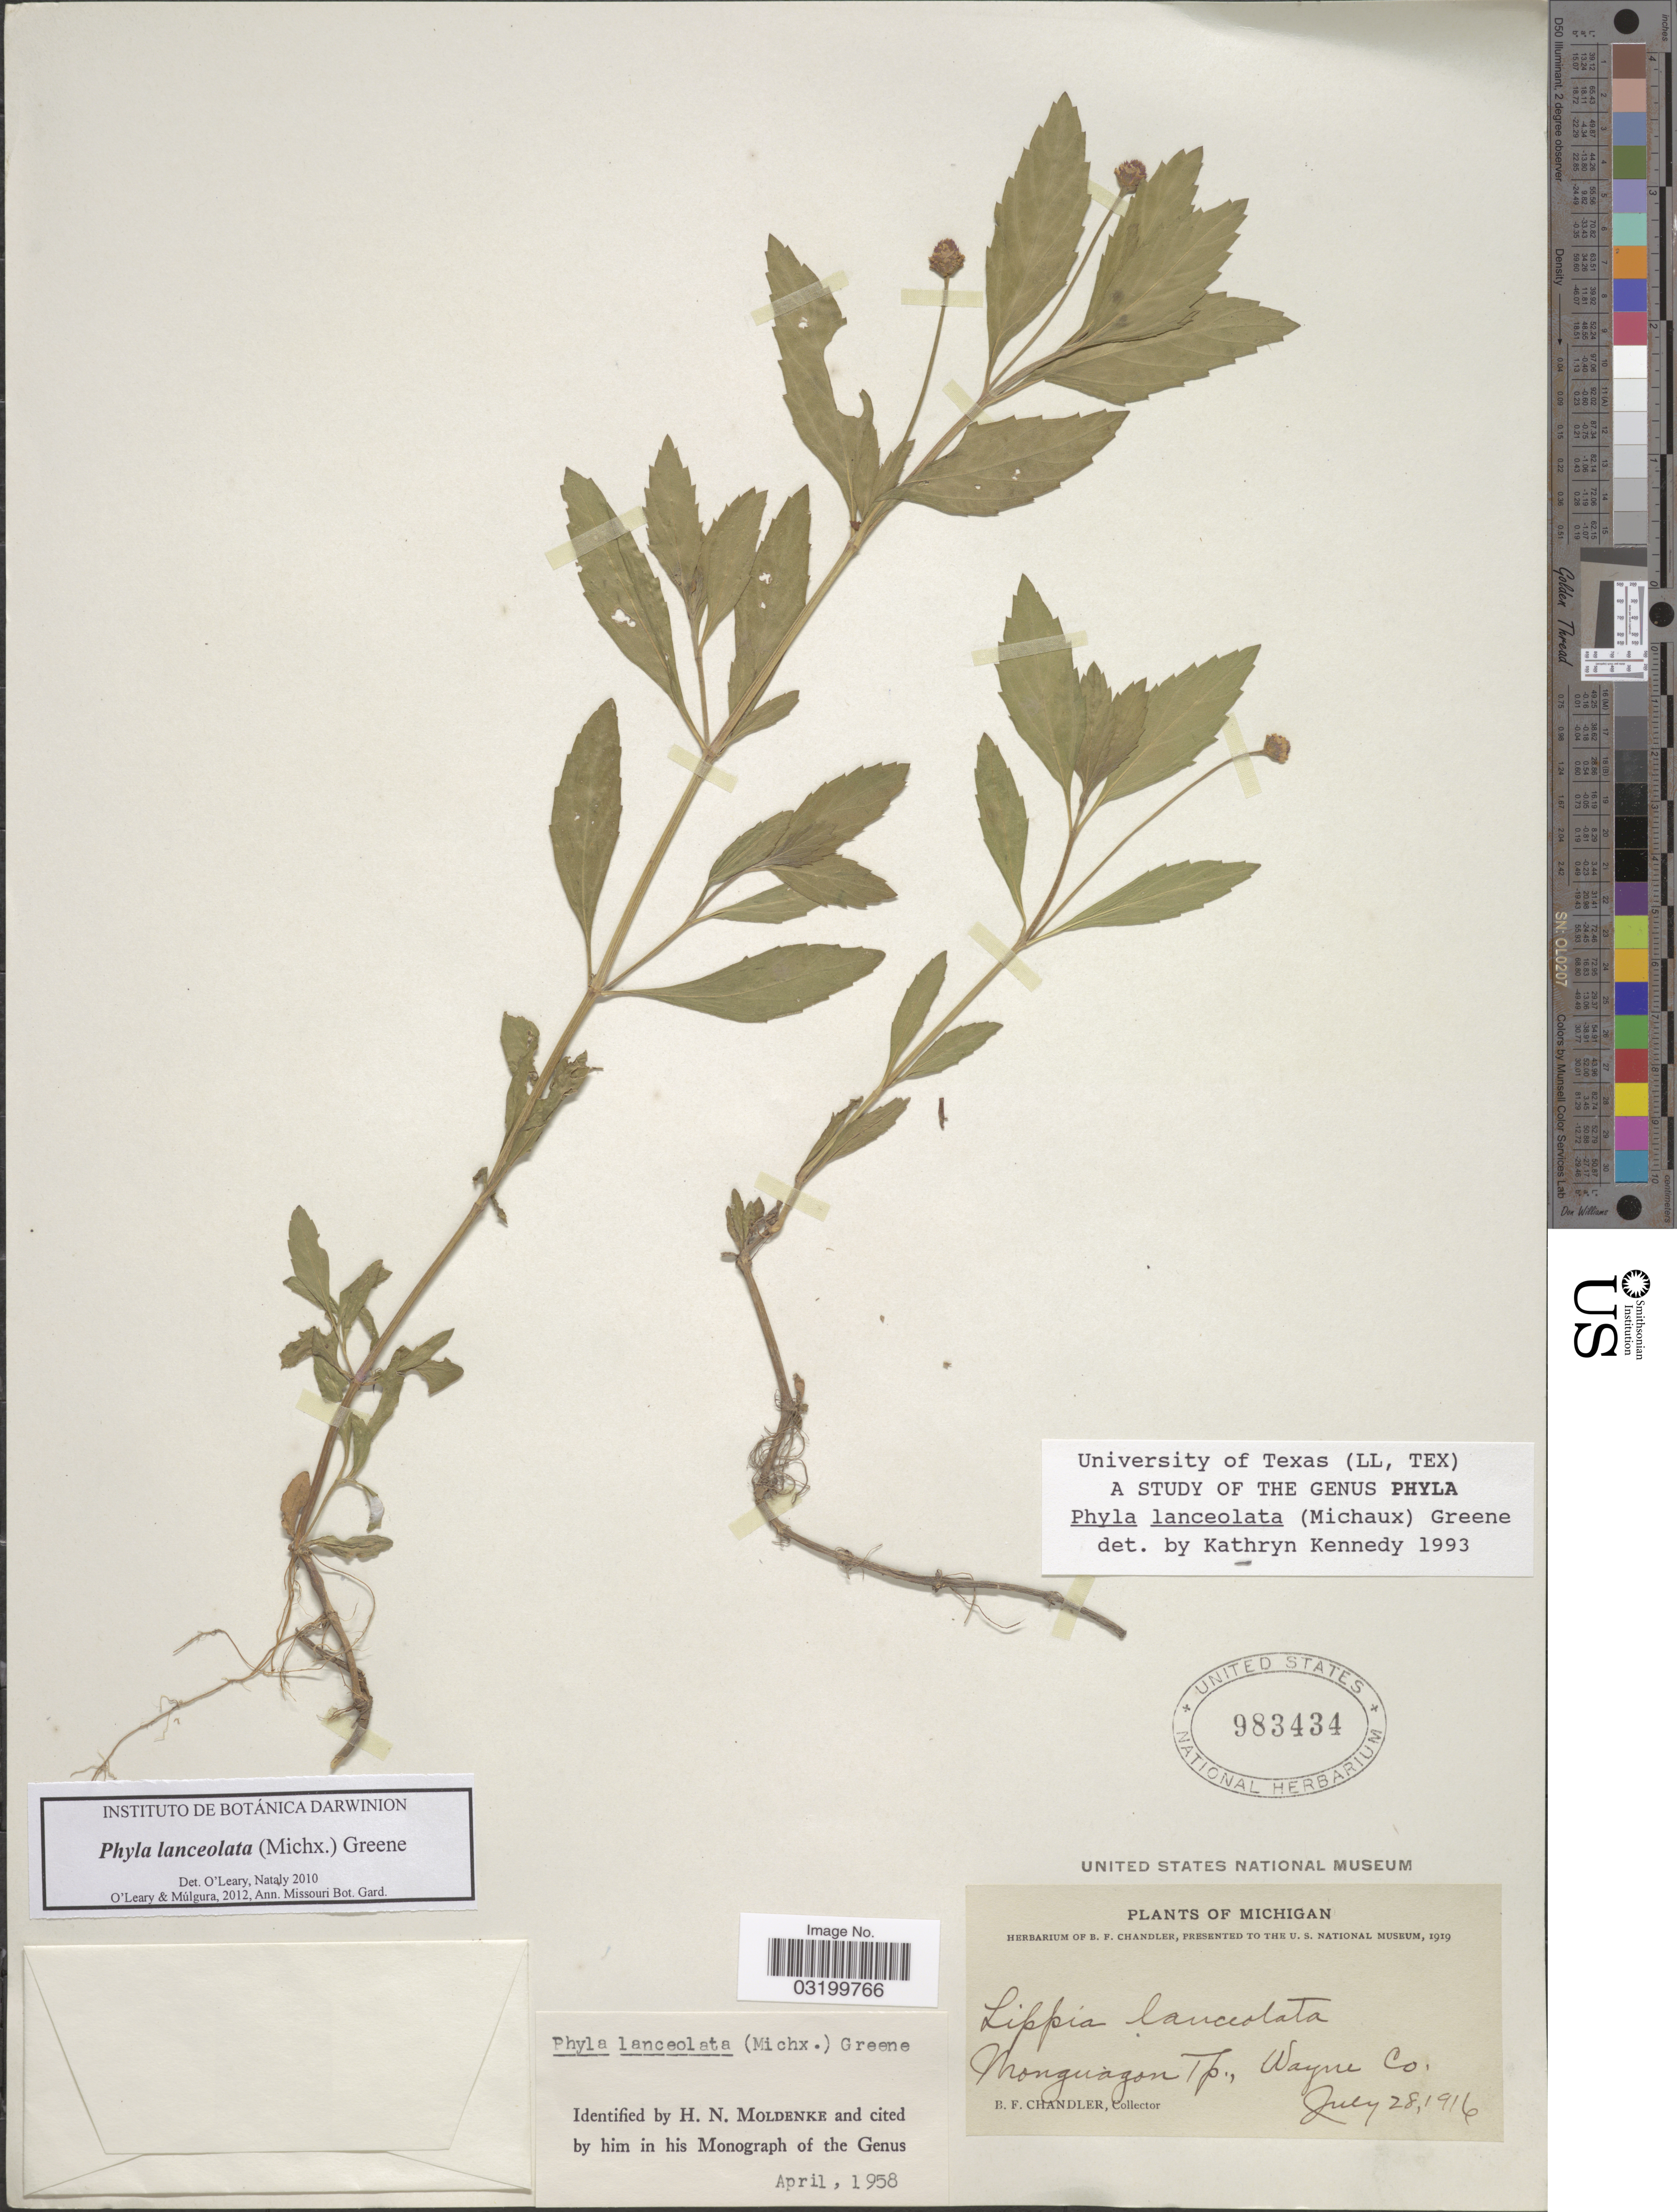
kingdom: Plantae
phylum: Tracheophyta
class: Magnoliopsida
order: Lamiales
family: Verbenaceae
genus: Phyla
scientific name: Phyla lanceolata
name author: (Michx.) Greene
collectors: B. F. Chandler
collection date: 1916-07-28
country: United States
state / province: Michigan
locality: Monguagon Tp., Wayne Co.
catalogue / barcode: US 983434